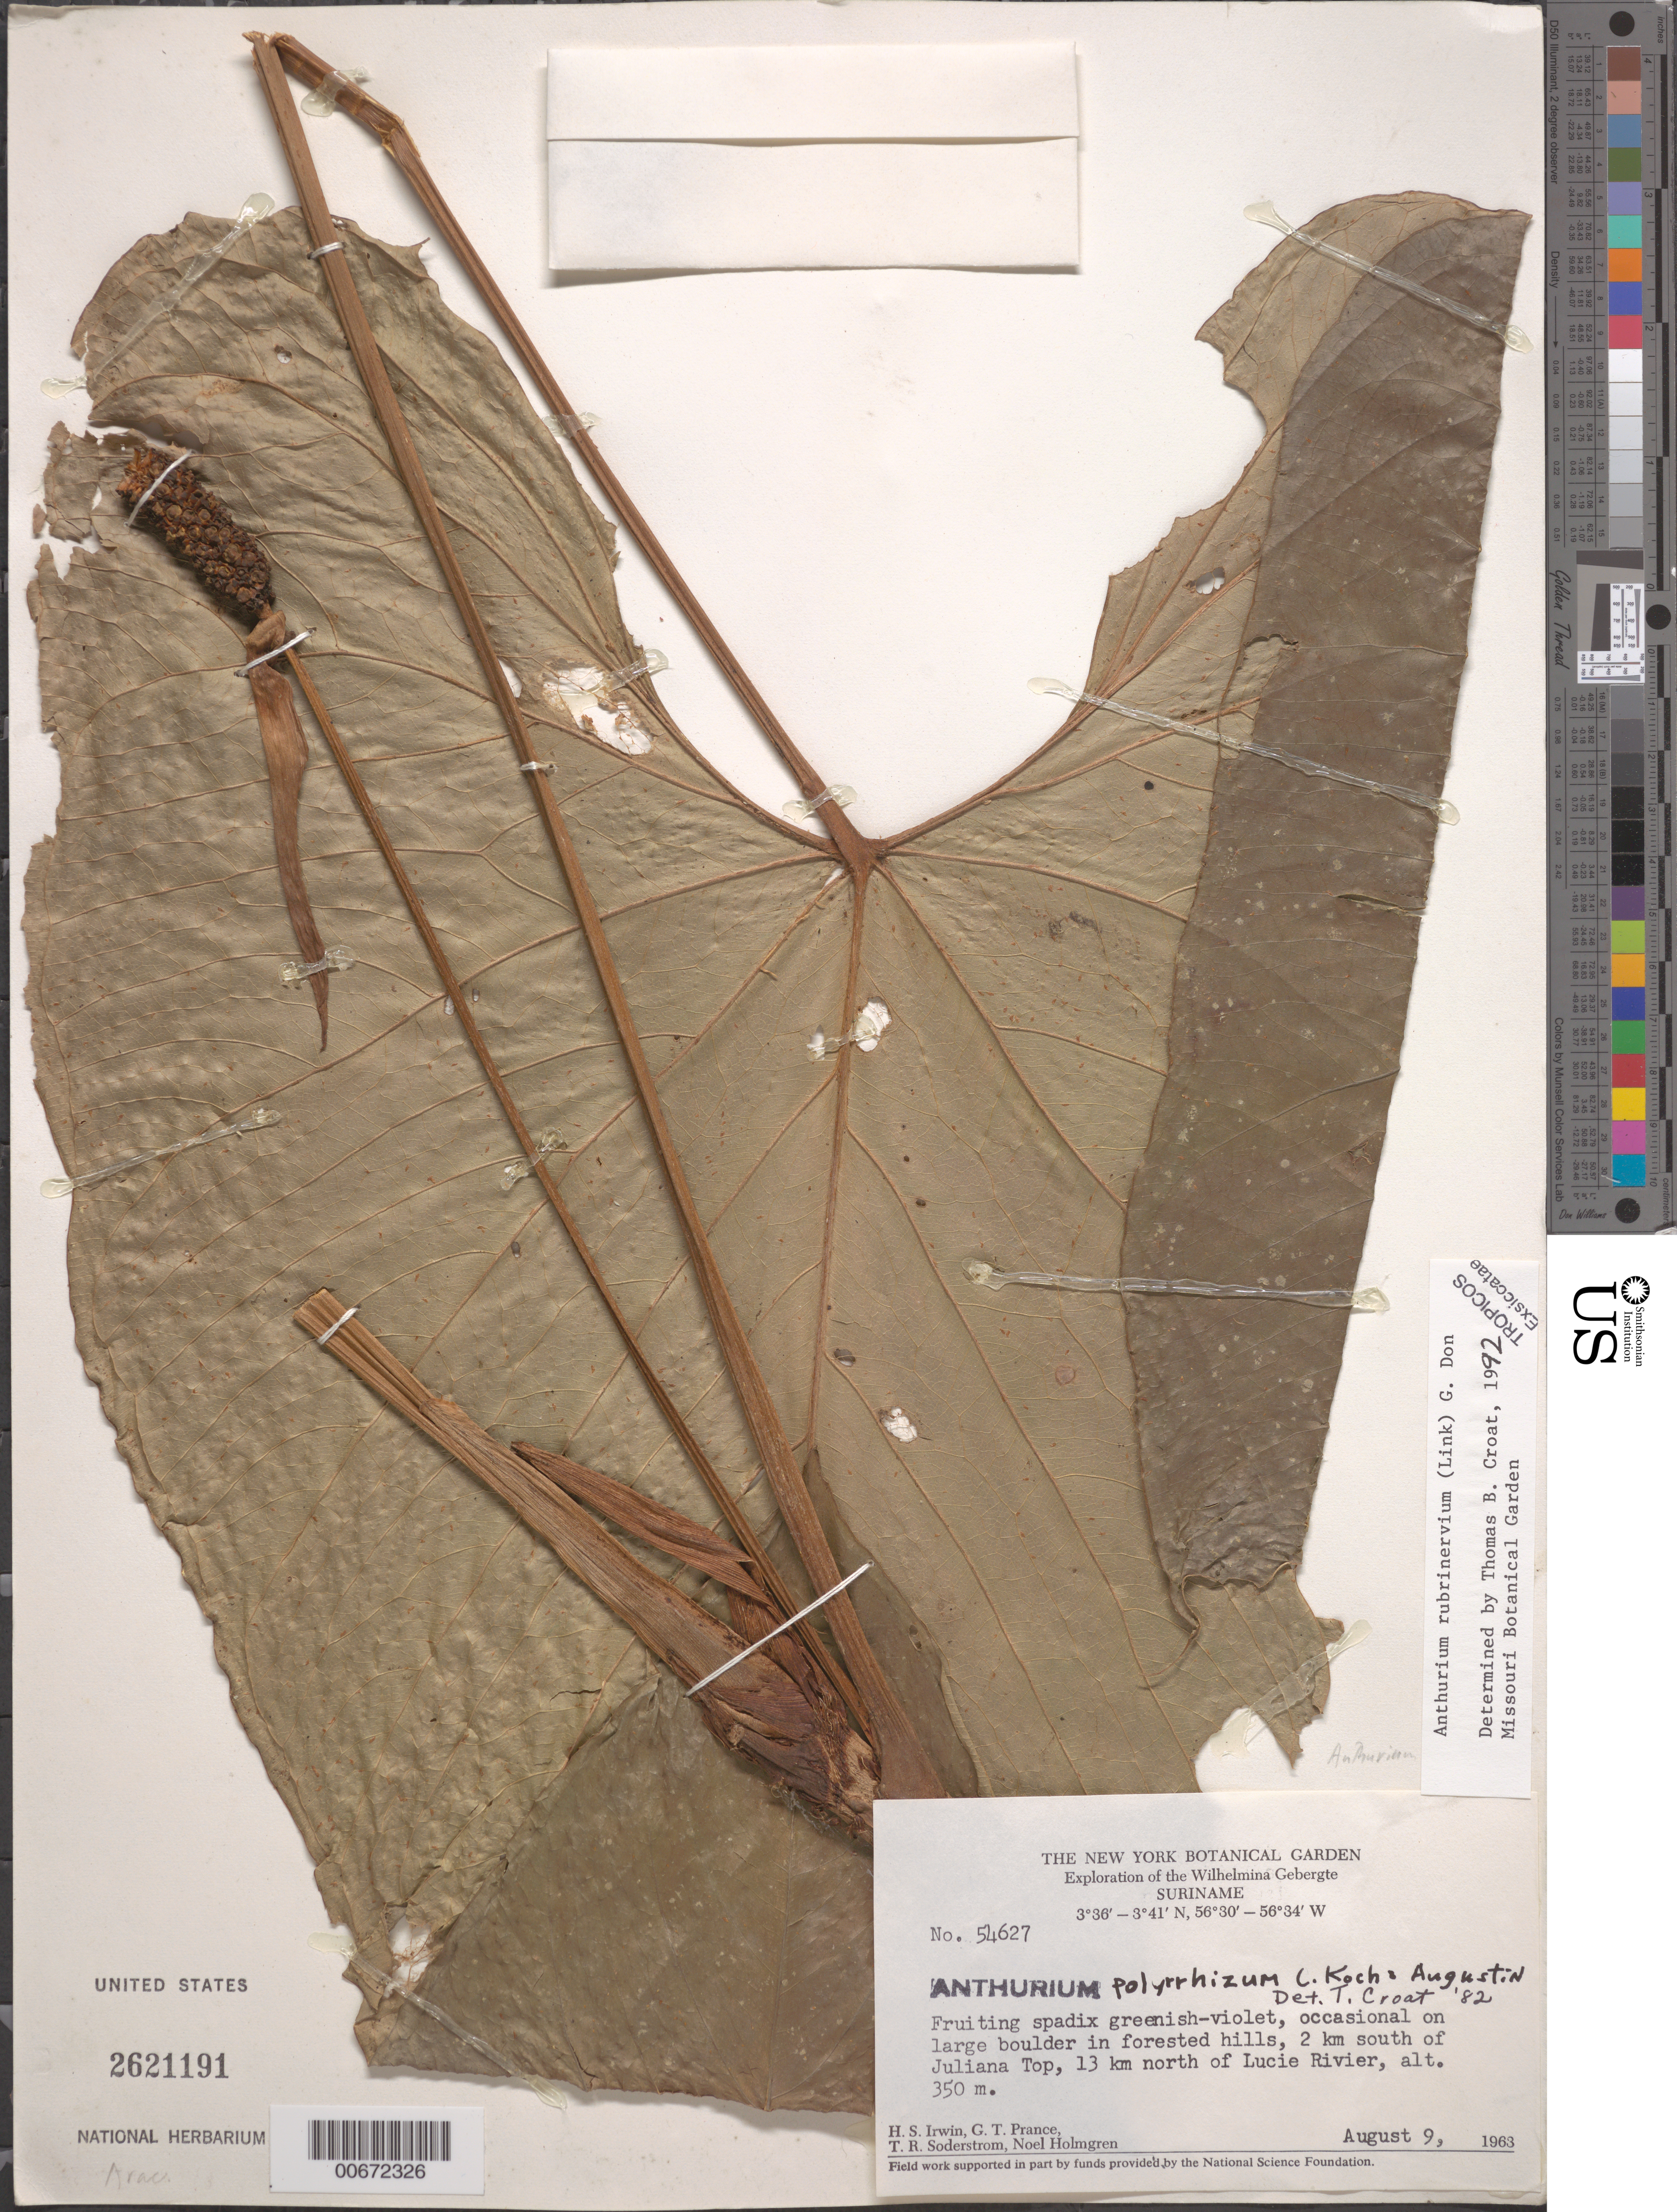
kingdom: Plantae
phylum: Tracheophyta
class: Liliopsida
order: Alismatales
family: Araceae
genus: Anthurium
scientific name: Anthurium rubrinervium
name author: (Link) G. Don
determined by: Croat, Thomas B., Missouri Botanical Garden (MO)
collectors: H. Irwin, G. T. Prance, T. R. Soderstrom & N. H. Holmgren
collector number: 54627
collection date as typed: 9-Aug-63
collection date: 1963-08-09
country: Suriname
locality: Wilhelminagebergte (Wilhelmina Mts.), 2 km S of Juliana Top, 13 km N of Lucie R.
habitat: On large boulder in forested hills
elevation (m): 350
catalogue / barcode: US 2621191